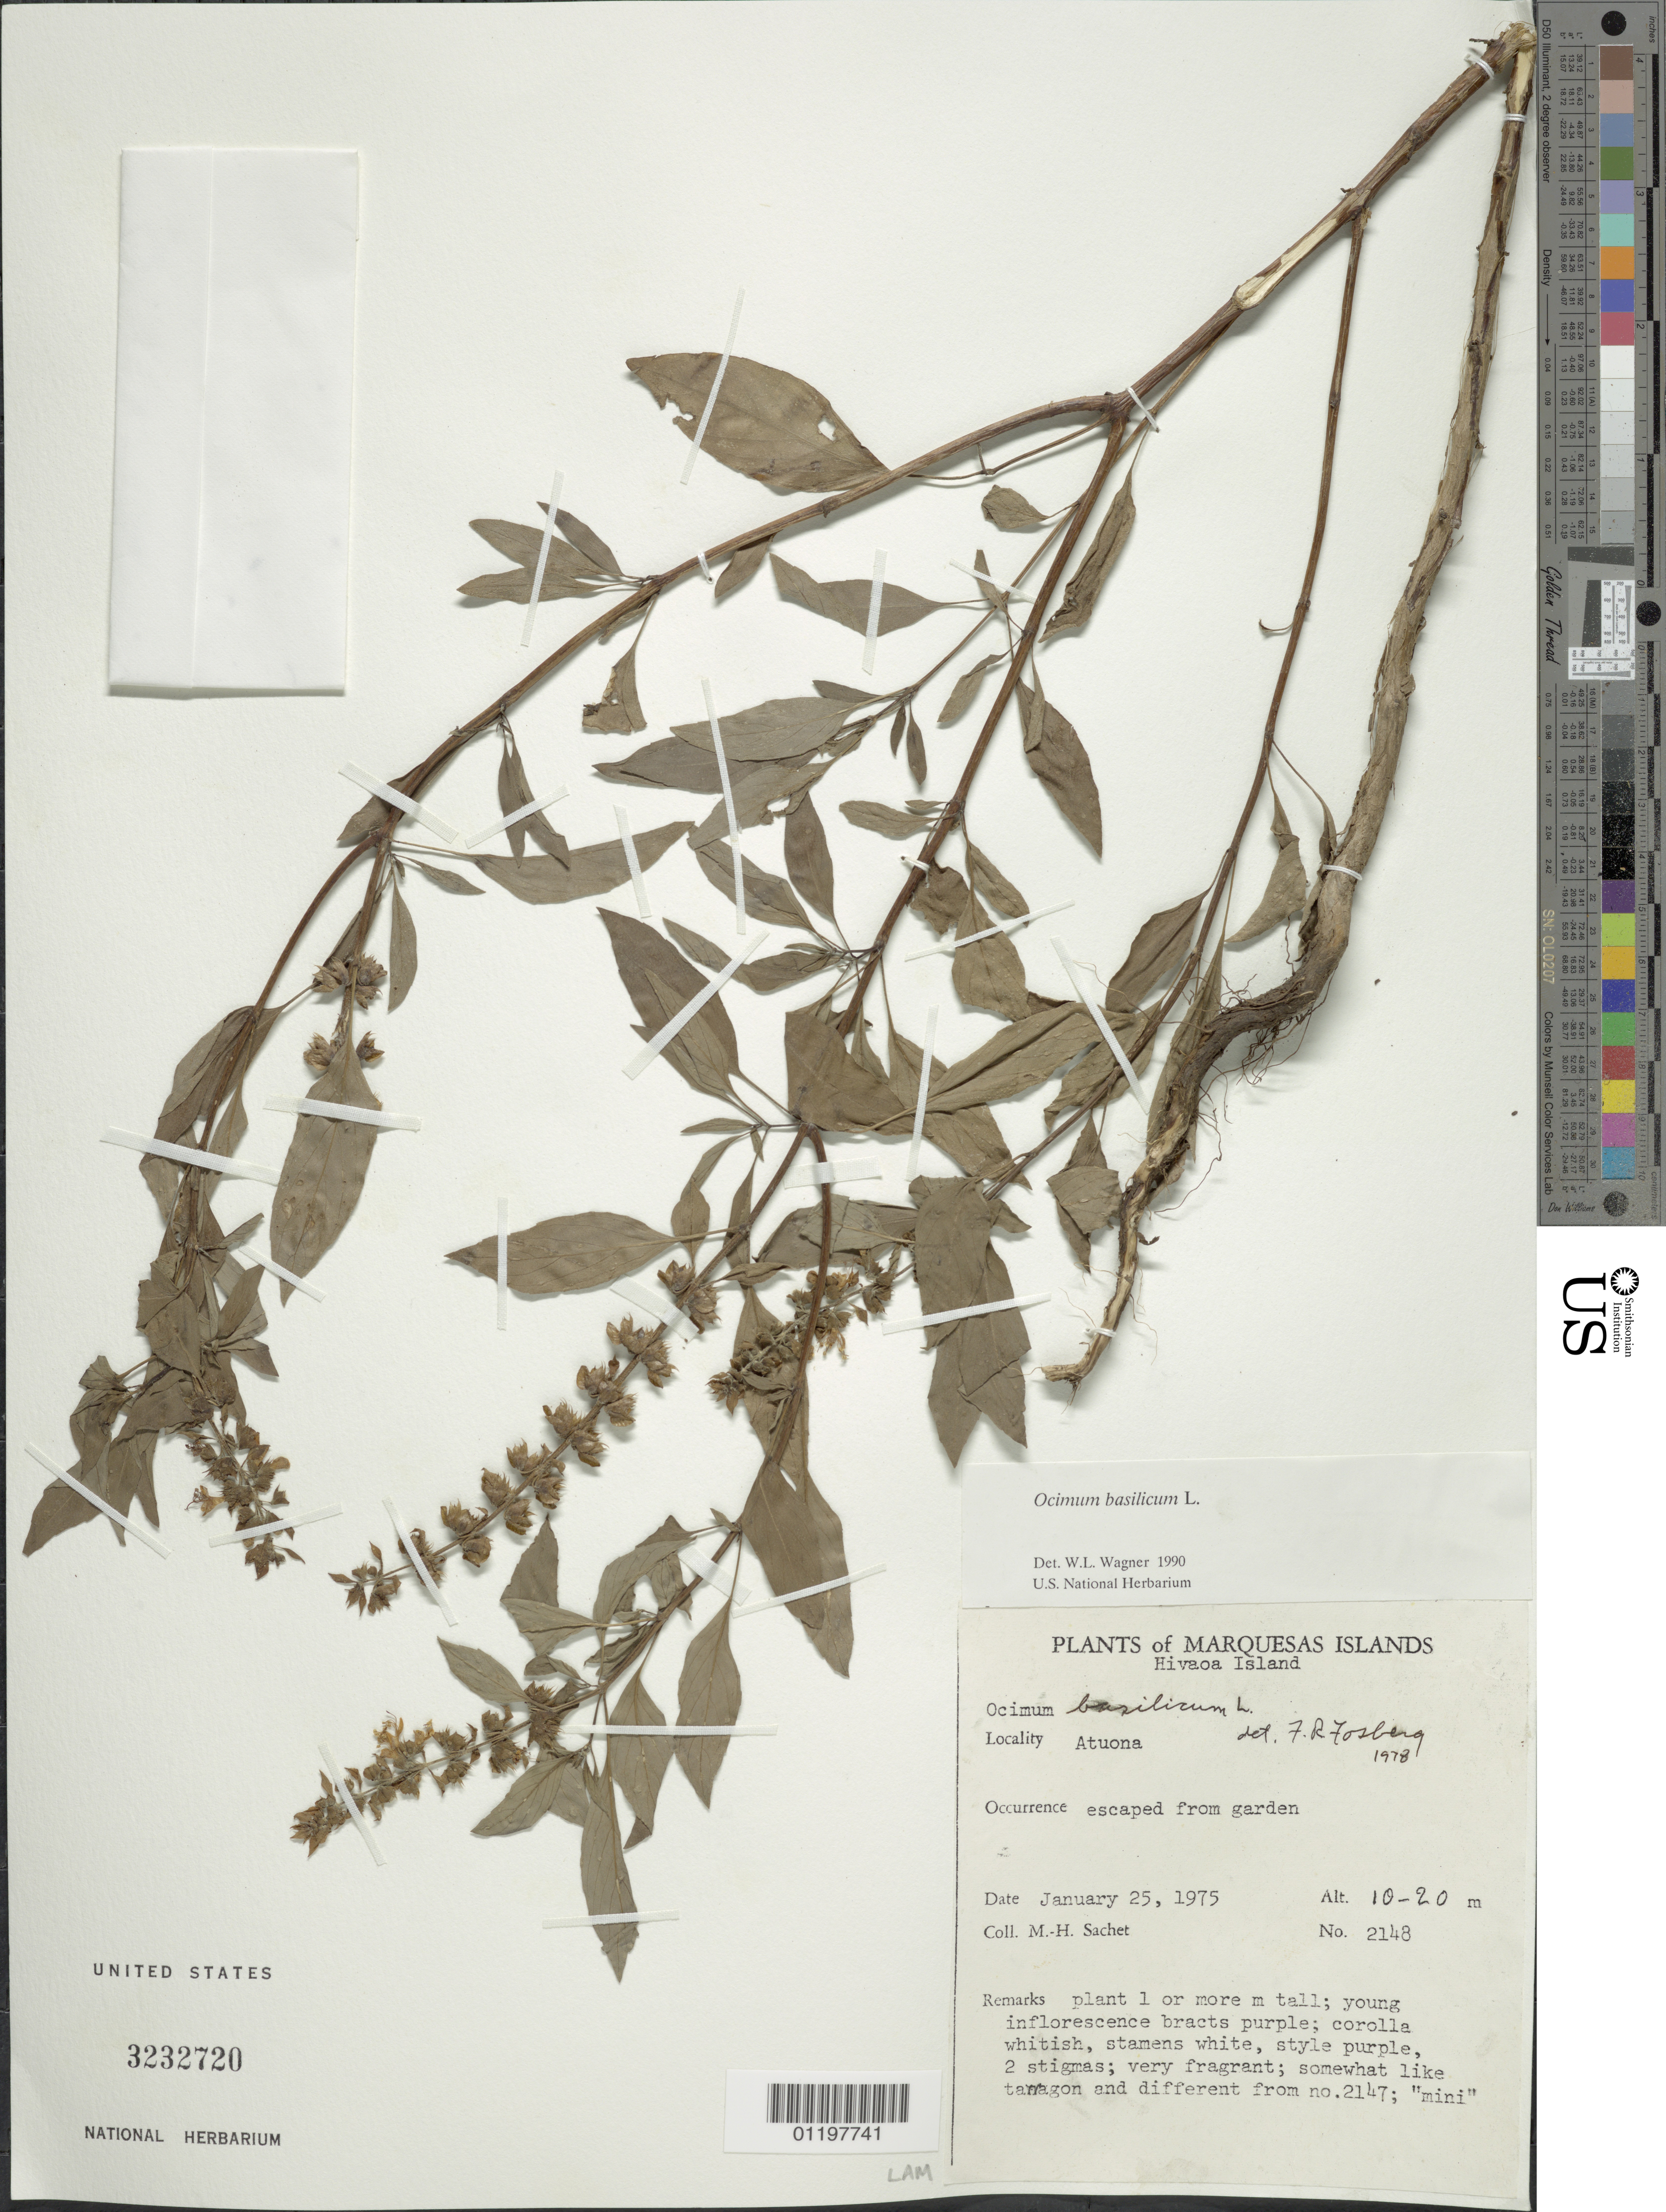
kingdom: Plantae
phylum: Tracheophyta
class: Magnoliopsida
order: Lamiales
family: Lamiaceae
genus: Ocimum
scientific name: Ocimum basilicum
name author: L.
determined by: Wagner, W. L., (BOT), Smithsonian Institution - National Museum of Natural History (UNITED STATES)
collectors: M.-H. Sachet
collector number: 2148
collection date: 1975-01-25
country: French Polynesia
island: Hiva Oa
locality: Atuona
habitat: Escaped from garden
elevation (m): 10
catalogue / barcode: US 3232720